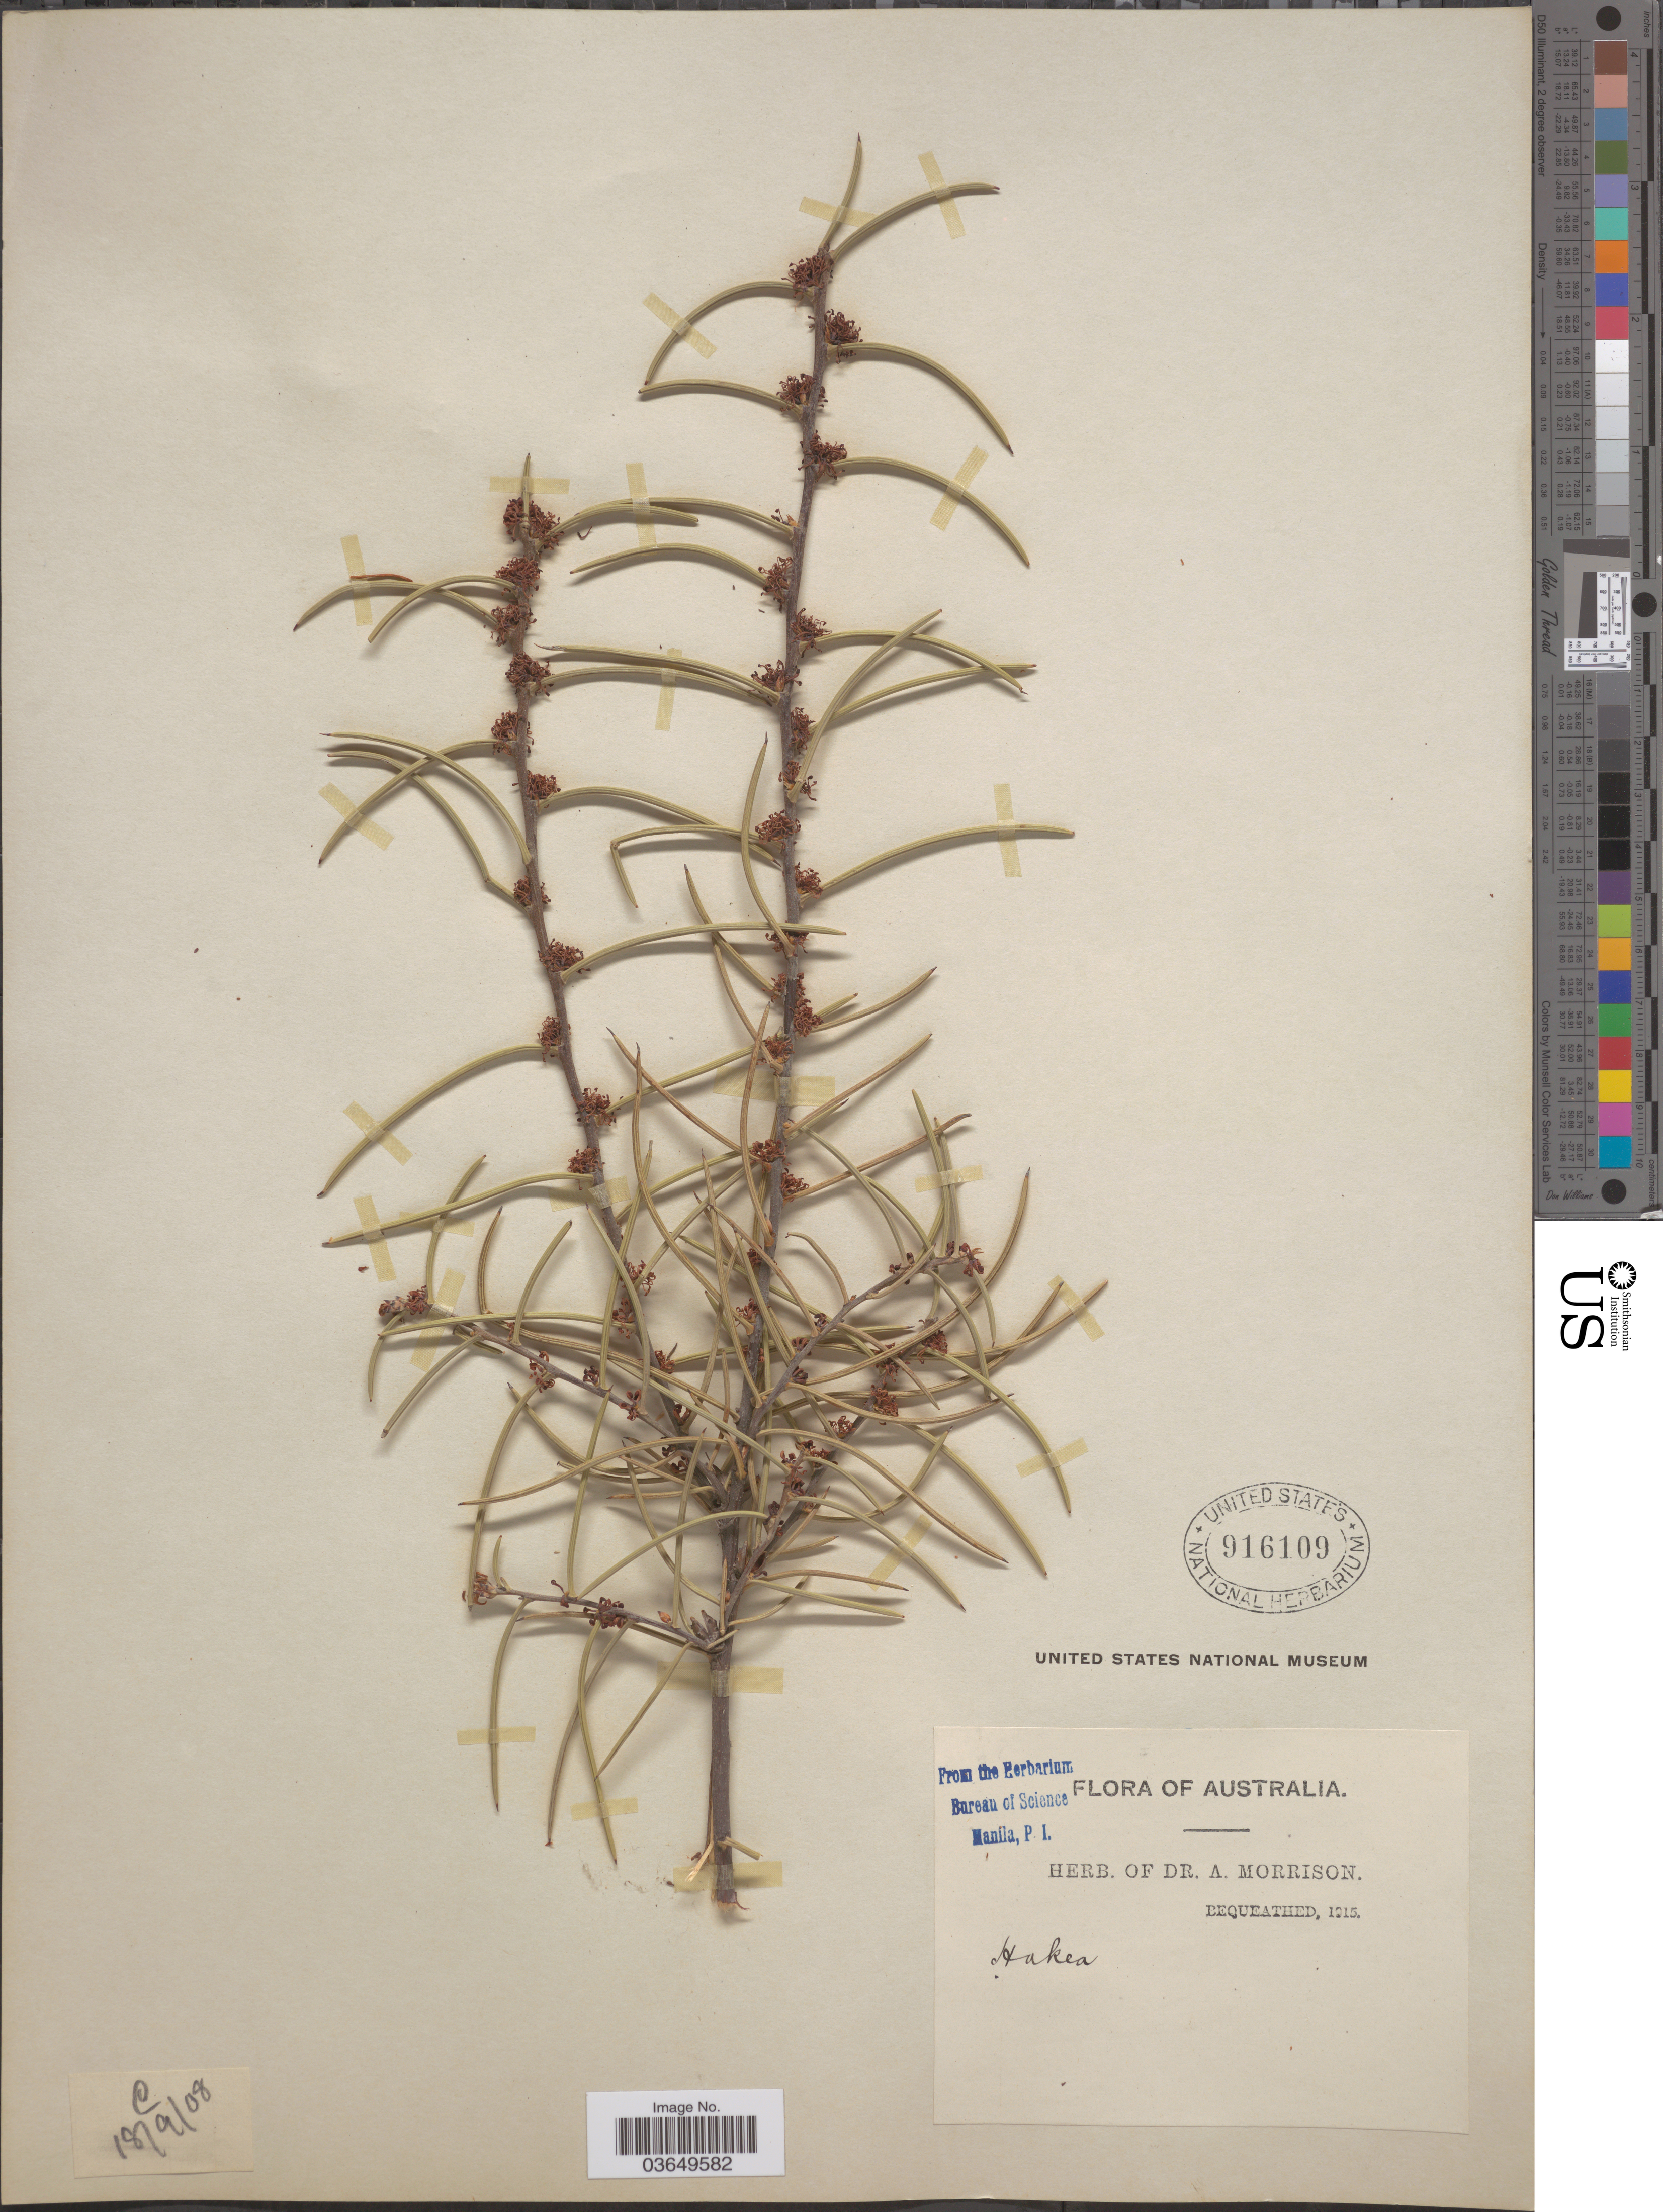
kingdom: Plantae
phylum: Tracheophyta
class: Magnoliopsida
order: Proteales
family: Proteaceae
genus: Hakea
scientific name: Hakea sp.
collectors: ex herb. Dr. A. Morrison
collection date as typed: Transcribed d/m/y: 18/9/8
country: Australia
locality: C.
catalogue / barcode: US 916109